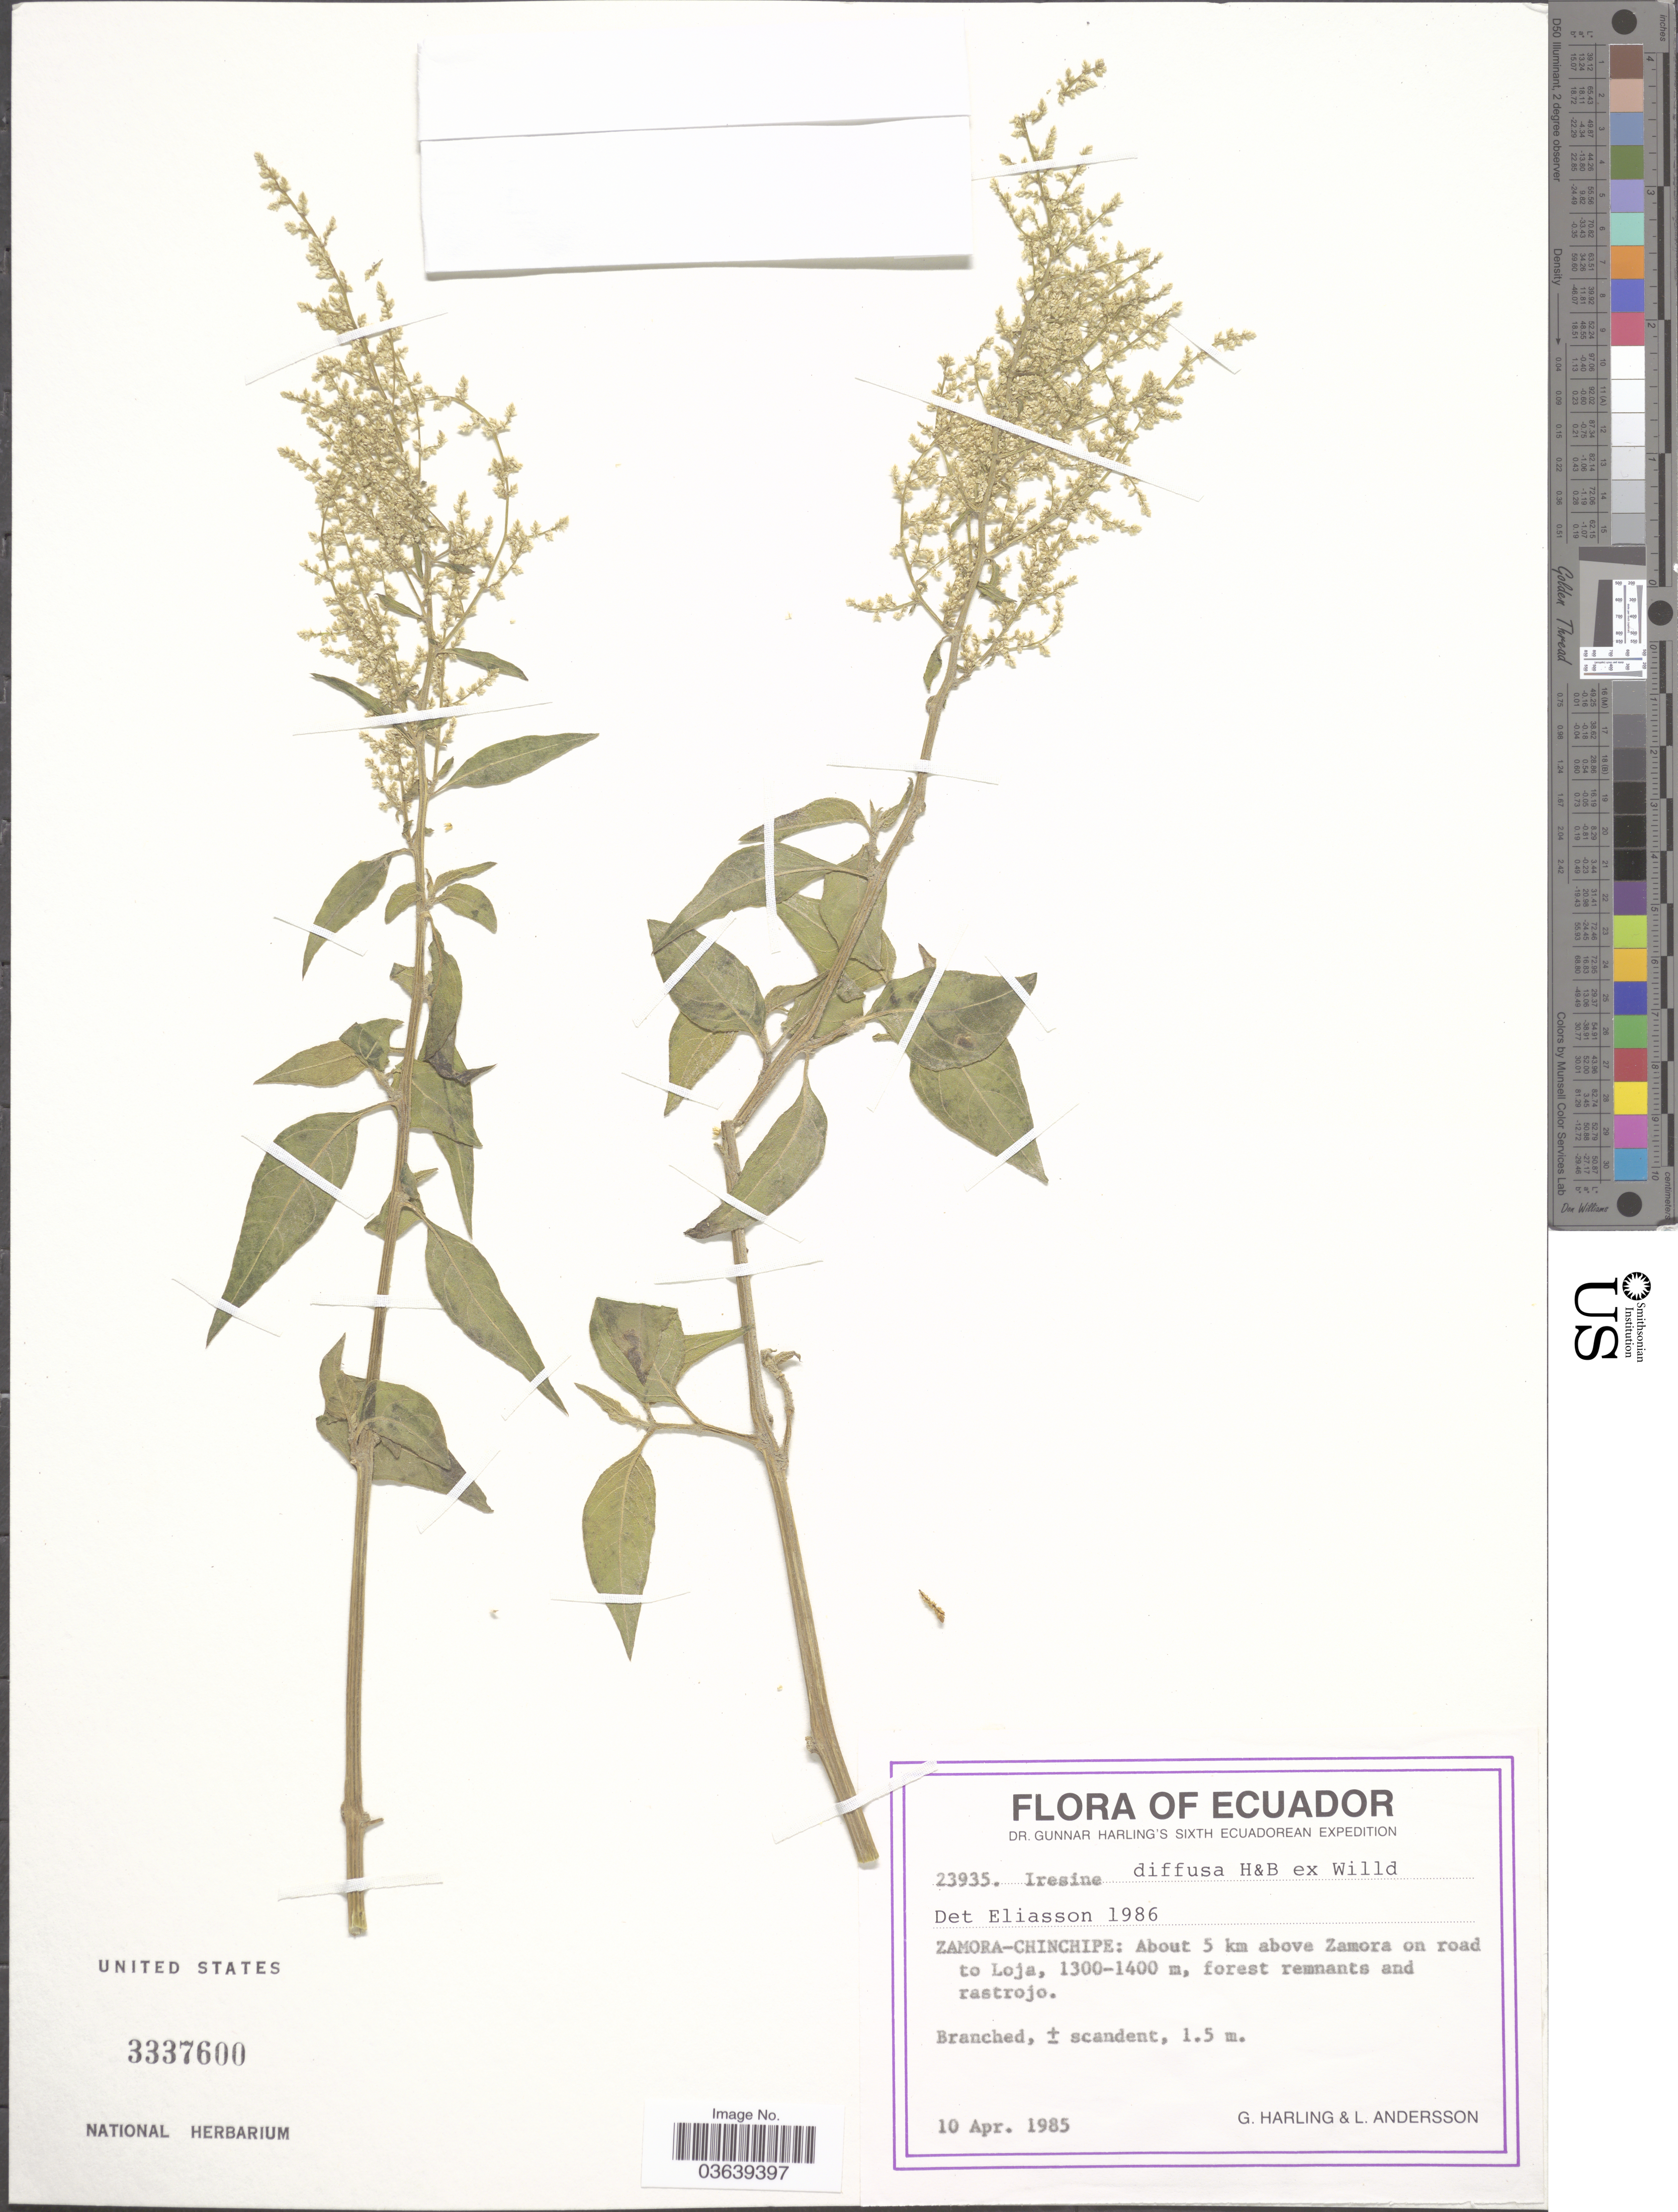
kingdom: Plantae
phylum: Tracheophyta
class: Magnoliopsida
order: Caryophyllales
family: Amaranthaceae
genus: Iresine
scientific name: Iresine diffusa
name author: Humb. & Bonpl. ex Willd.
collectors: G. Harling & L. Andersson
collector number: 23935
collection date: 1985-04-10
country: Ecuador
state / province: Zamora-Chinchipe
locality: About 5 km above Zamora on road to Loja.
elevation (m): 1300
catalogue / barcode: US 3337600